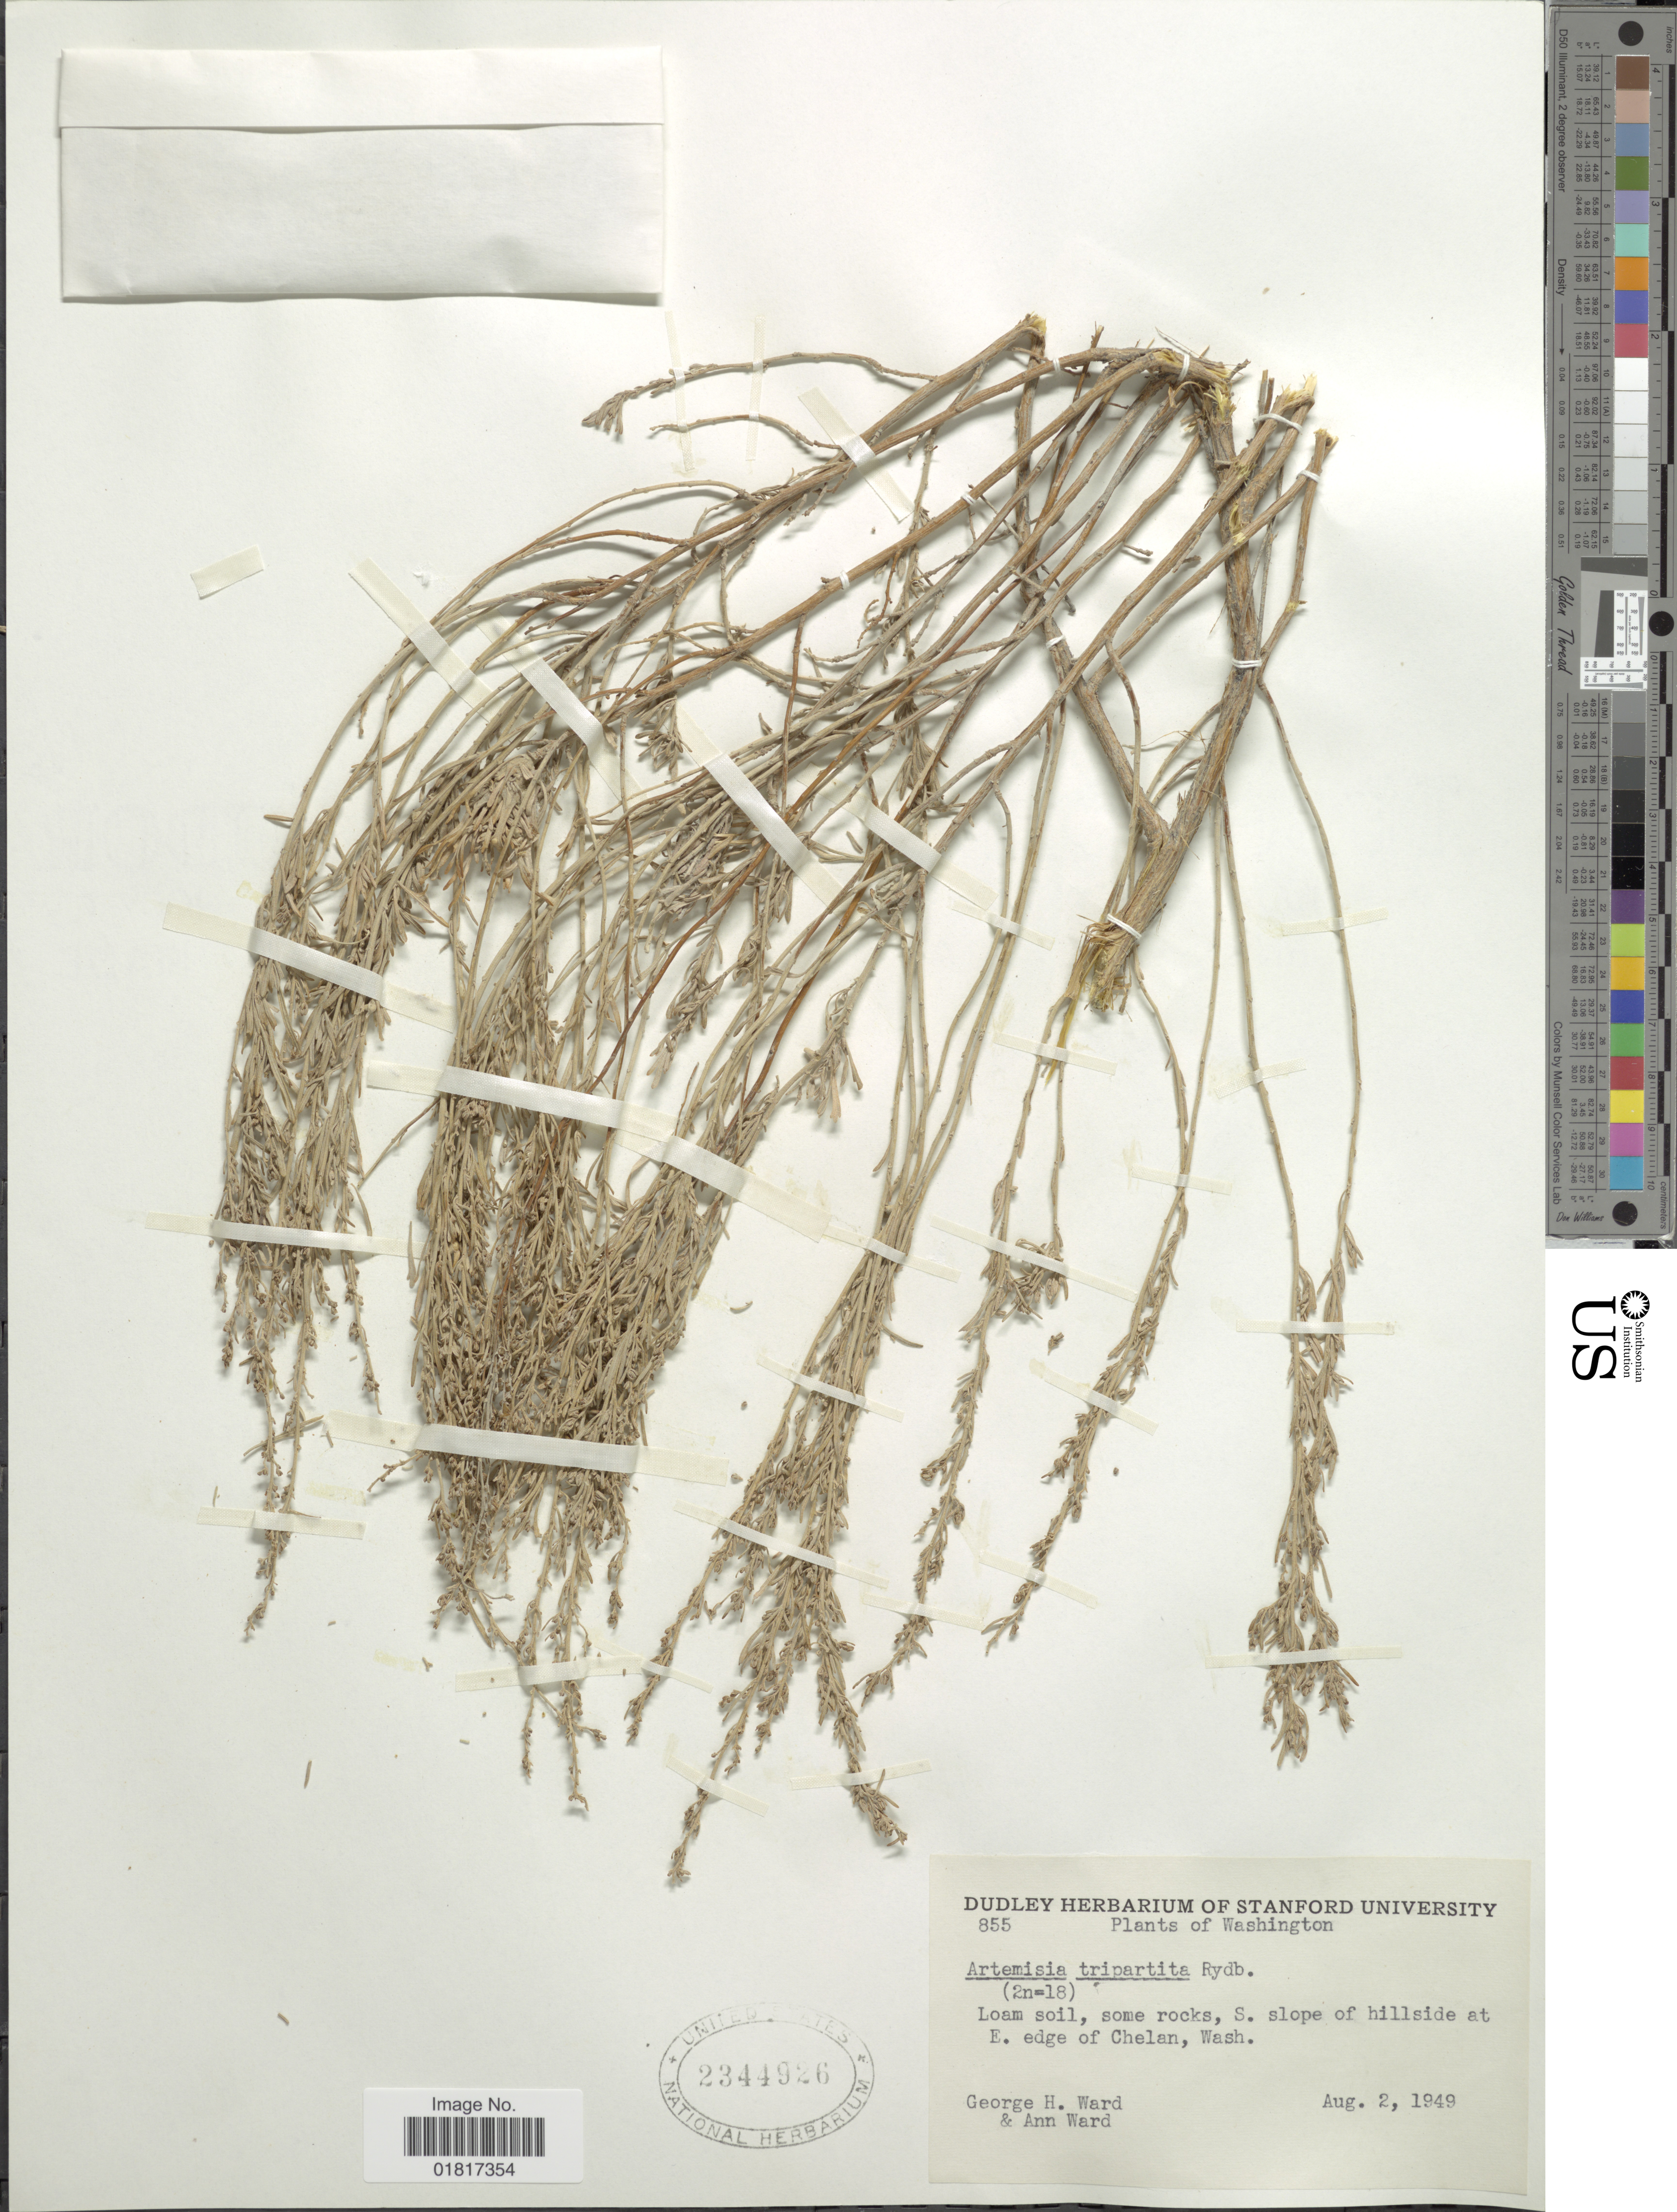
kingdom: Plantae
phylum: Tracheophyta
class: Magnoliopsida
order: Asterales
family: Asteraceae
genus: Artemisia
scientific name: Artemisia tripartita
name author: Rydb.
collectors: G. H. Ward & A. Ward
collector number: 855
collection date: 1949-08-02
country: United States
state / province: Washington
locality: Loam soil, som rocks, S. slope of hillside at E. edge of Chelan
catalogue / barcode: US 2344926